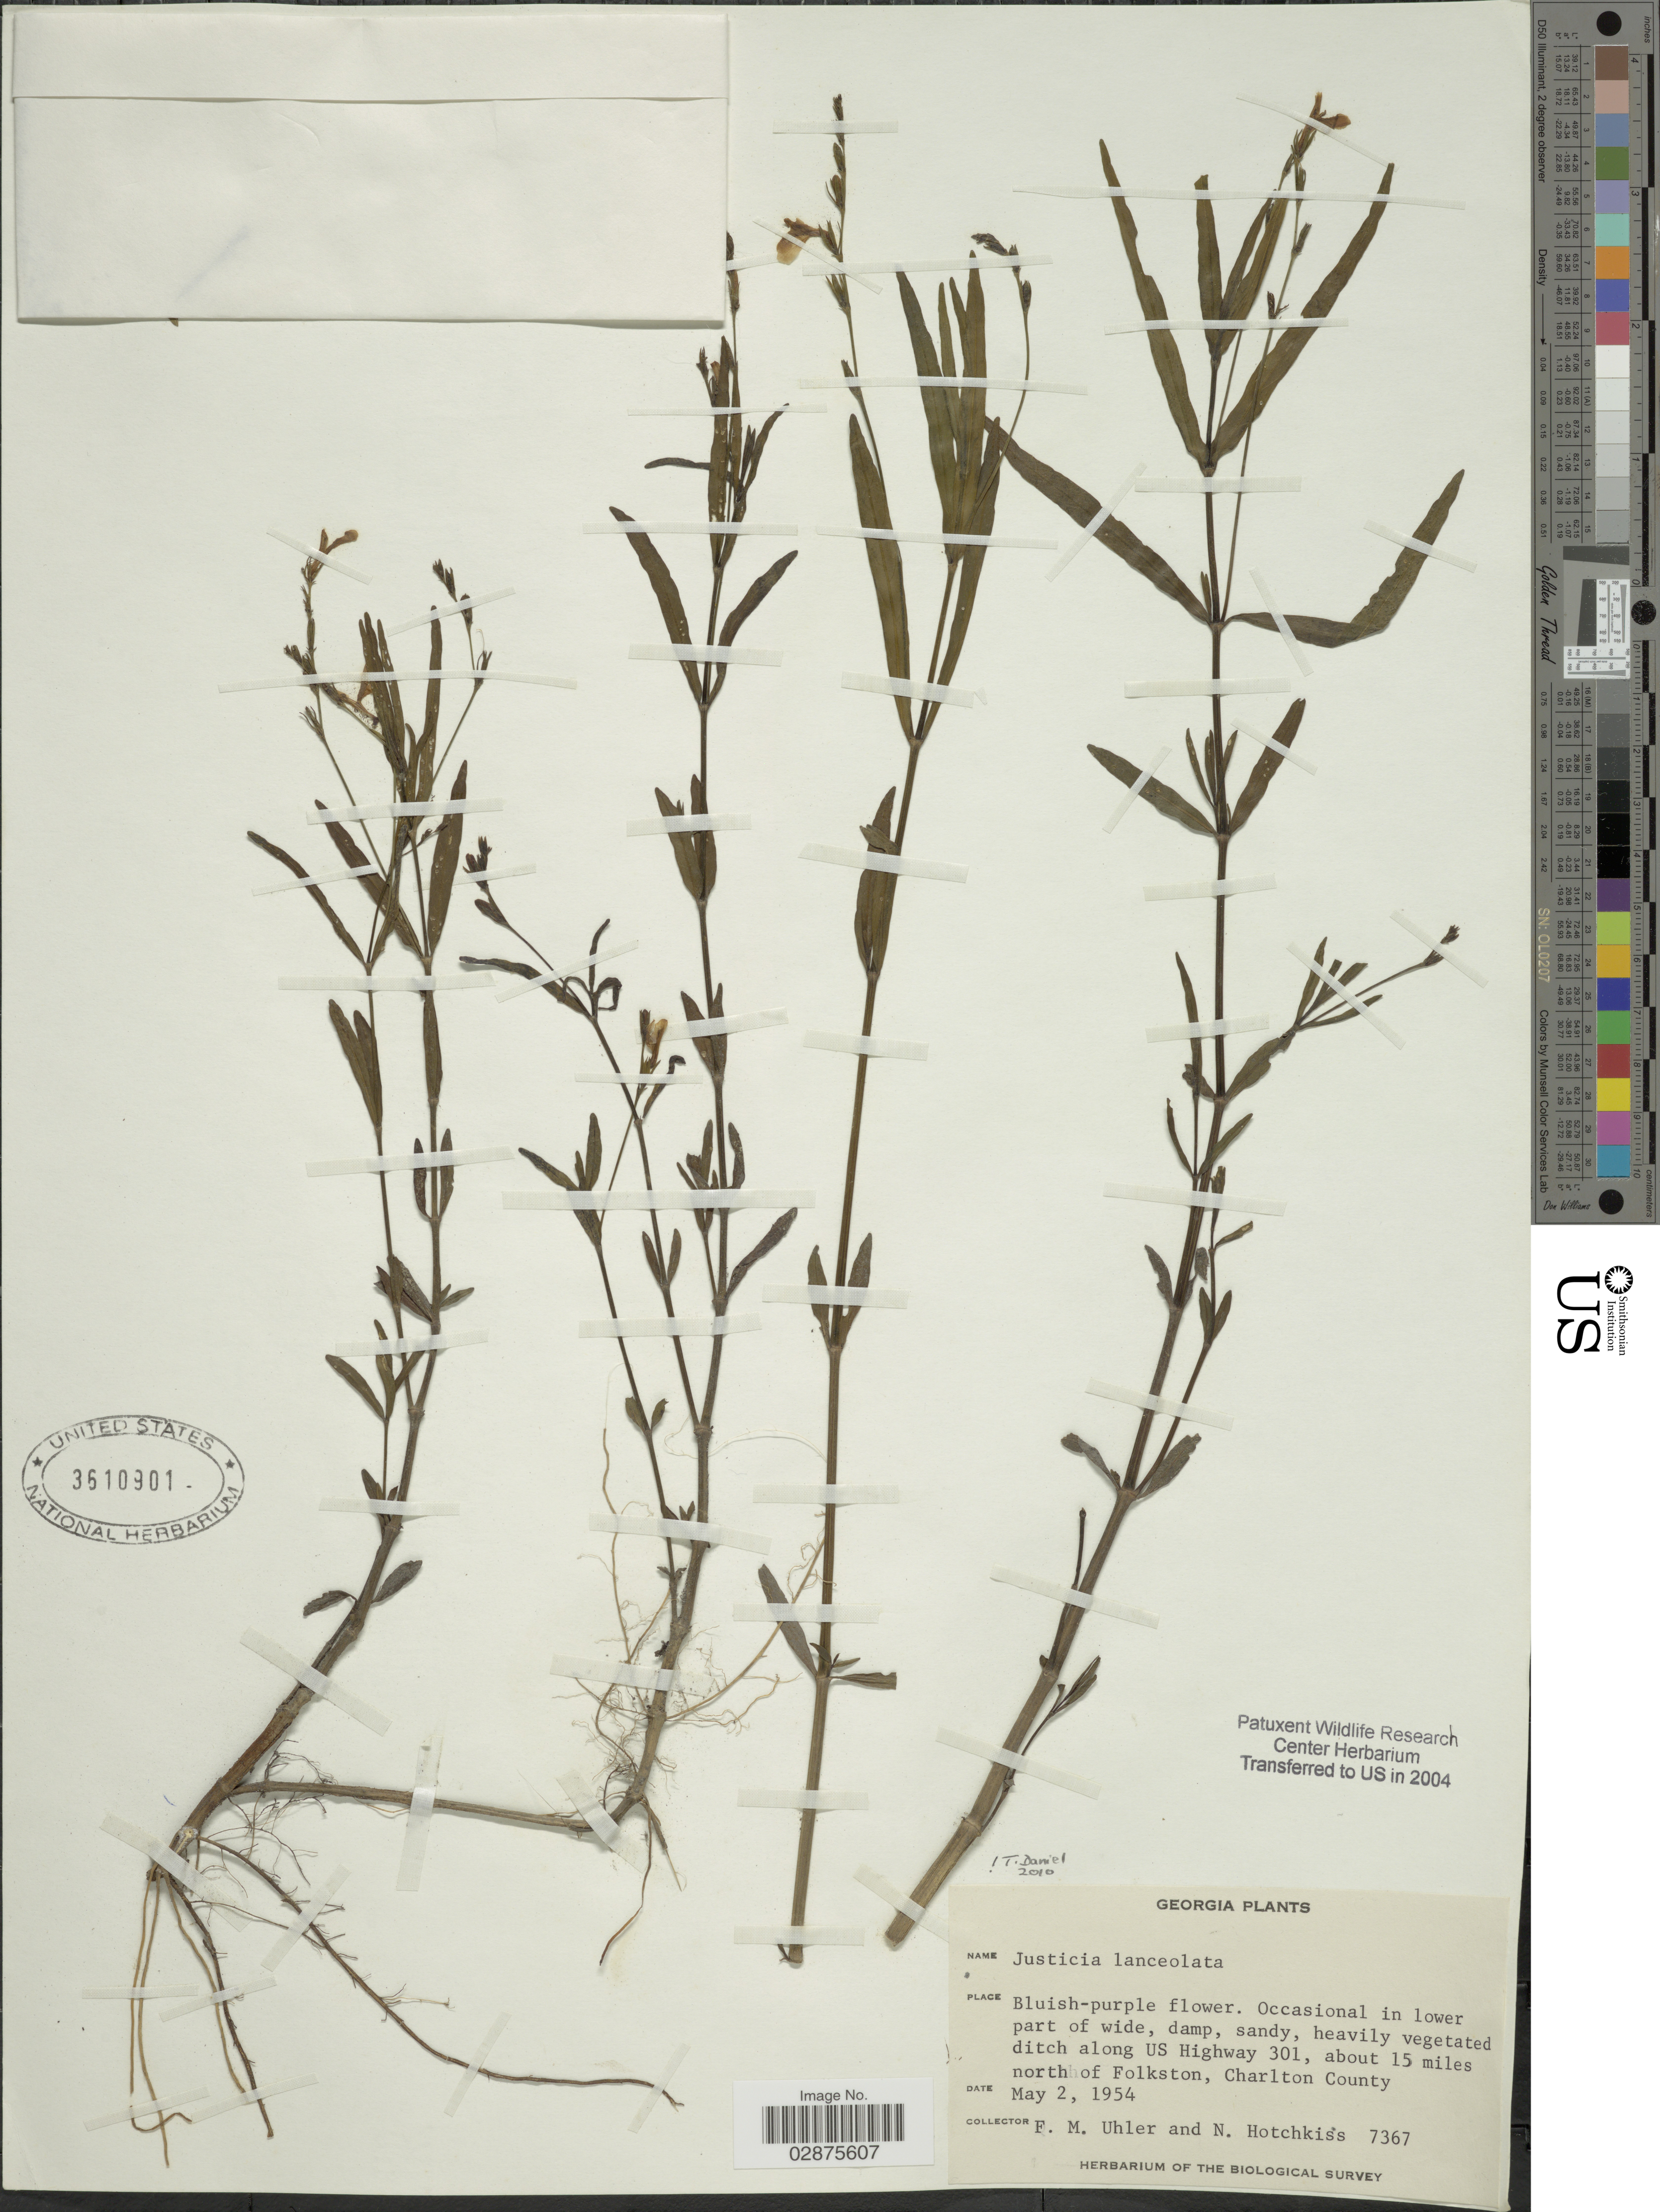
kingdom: Plantae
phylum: Tracheophyta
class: Magnoliopsida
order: Lamiales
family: Acanthaceae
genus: Justicia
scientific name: Justicia lanceolata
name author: (Chapm.) Small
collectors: F. M. Uhler & N. Hotchkiss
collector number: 7367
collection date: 1954-05-02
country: United States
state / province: Georgia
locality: Occasional in lower part of wide, damp, sandy, heavily vegetated ditch along US Highway 301, about 15 miles north of Folkston, Charlton County.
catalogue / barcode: US 3610901